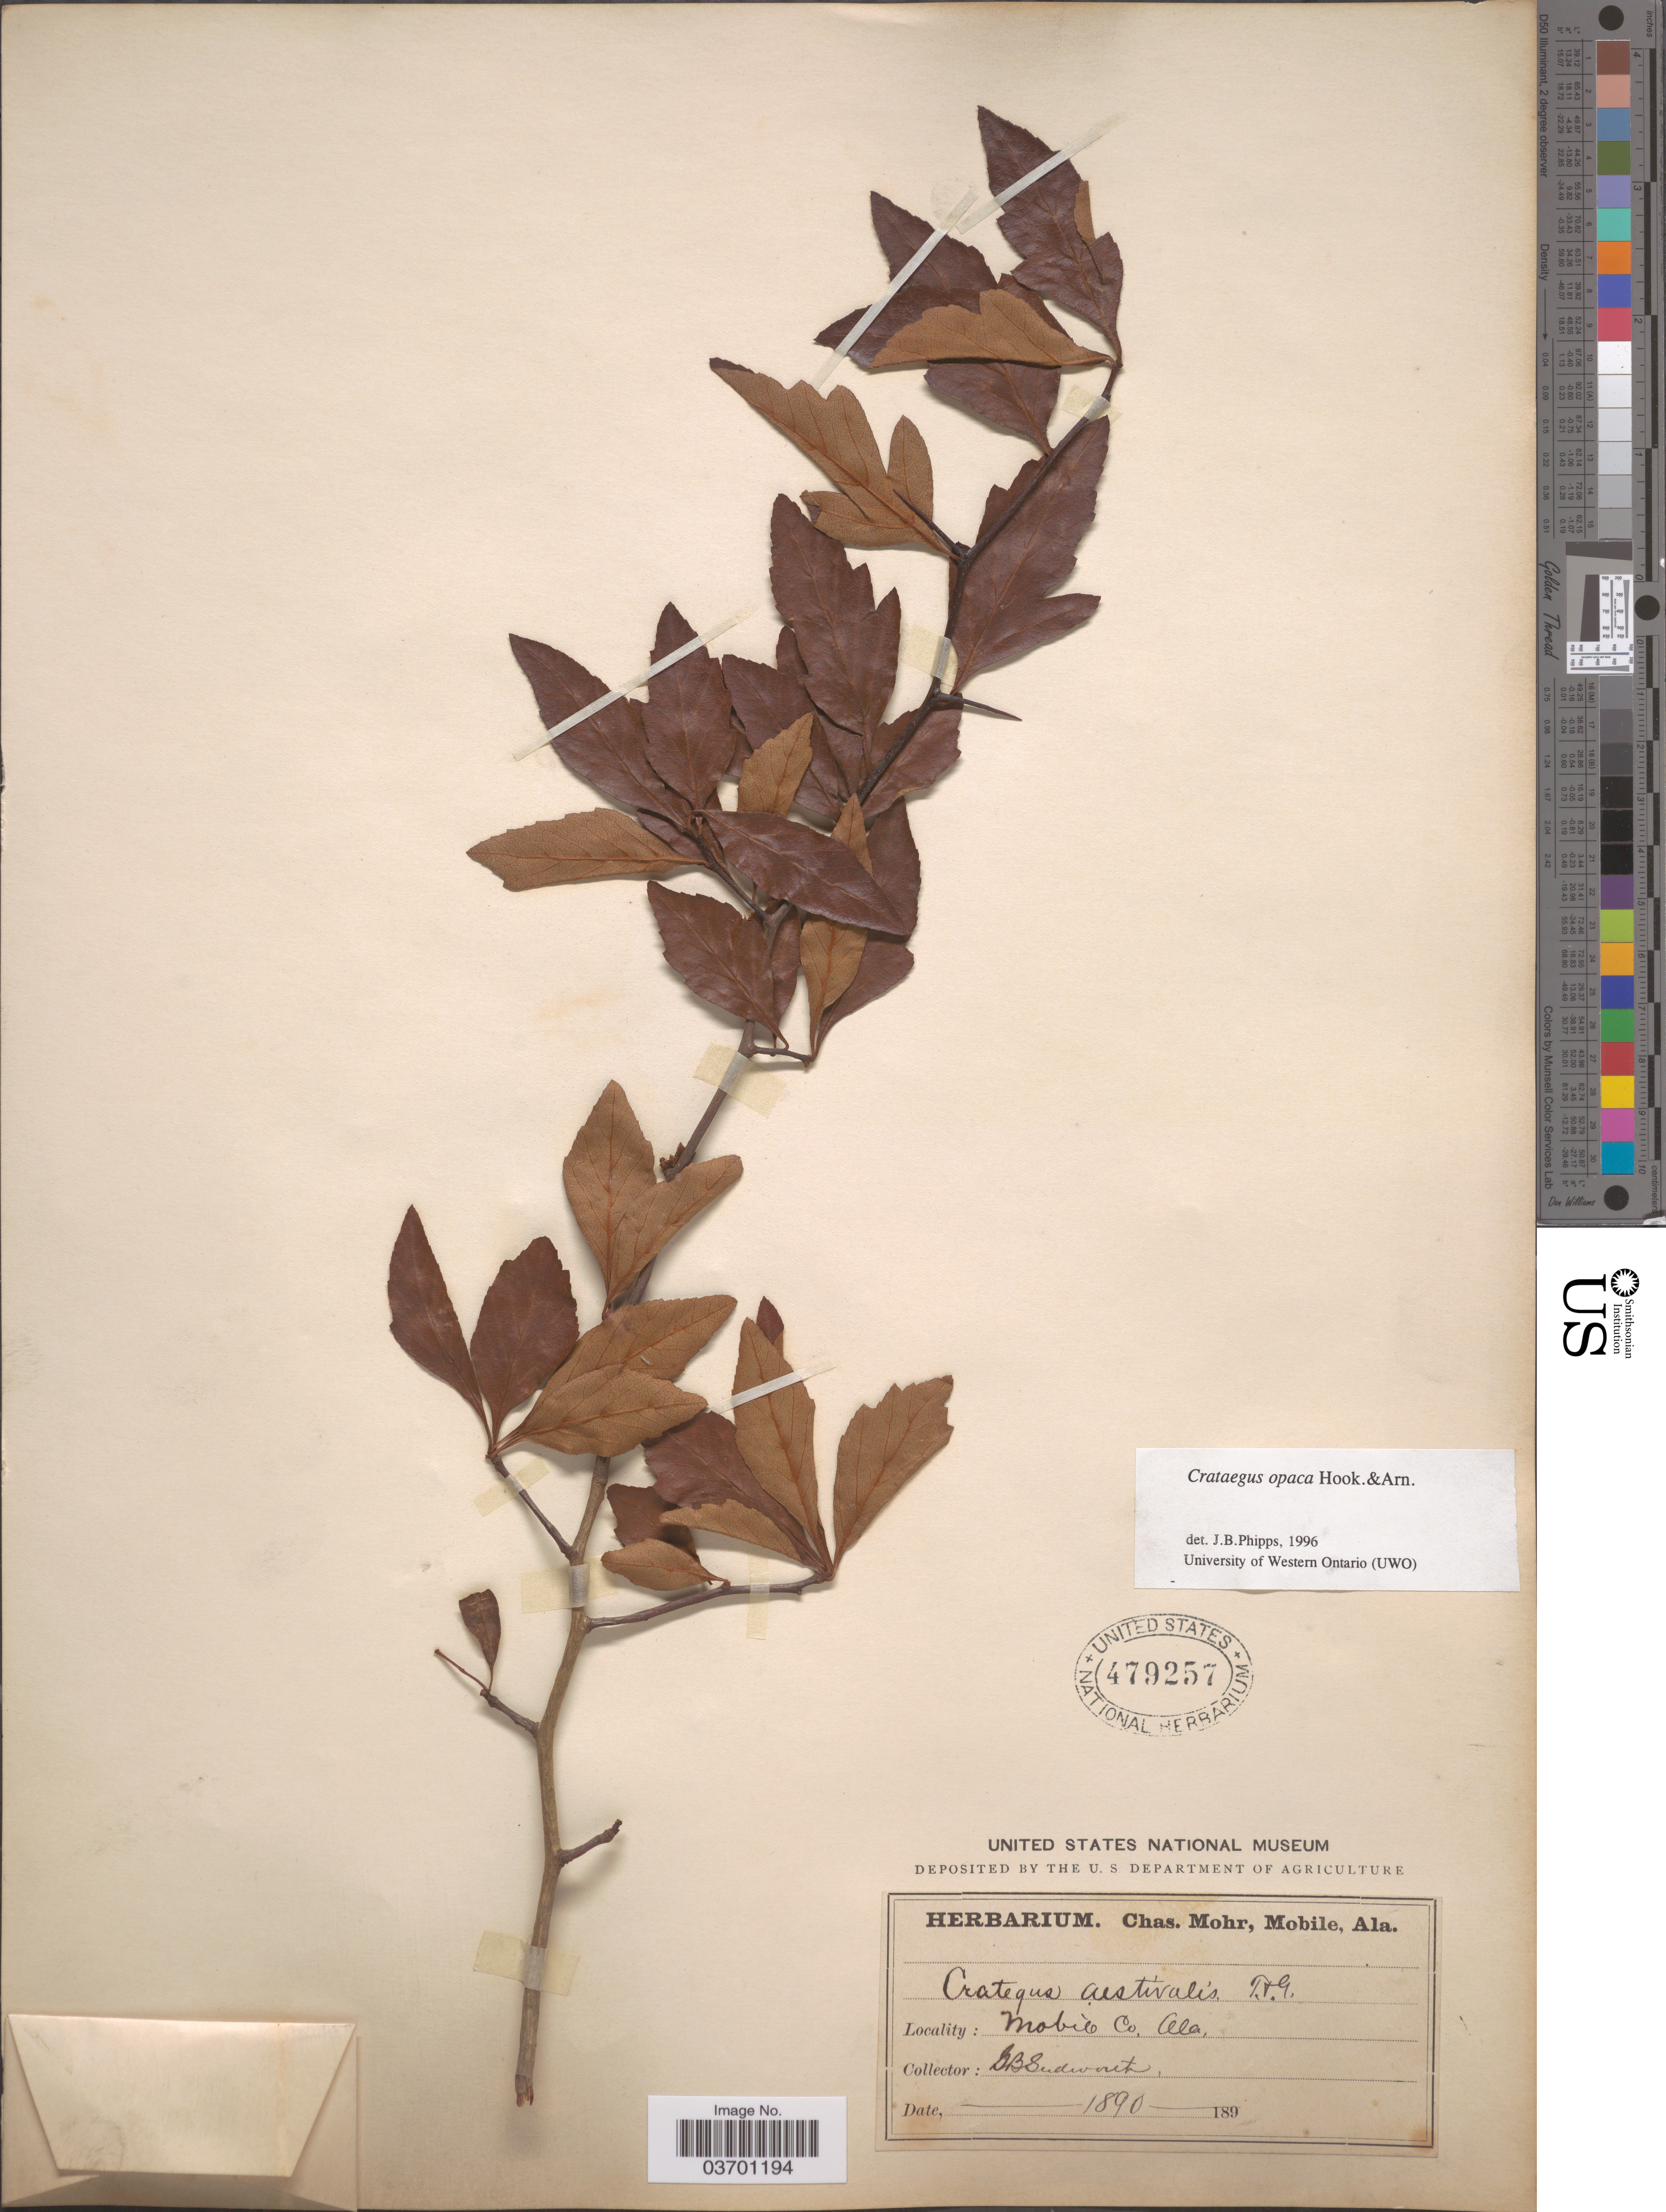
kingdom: Plantae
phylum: Tracheophyta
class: Magnoliopsida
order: Rosales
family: Rosaceae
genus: Crataegus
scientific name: Crataegus opaca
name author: Hook. & Arn.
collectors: G. B. Sudworth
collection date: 1890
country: United States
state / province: Alabama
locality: Mobile Co.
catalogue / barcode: US 479257